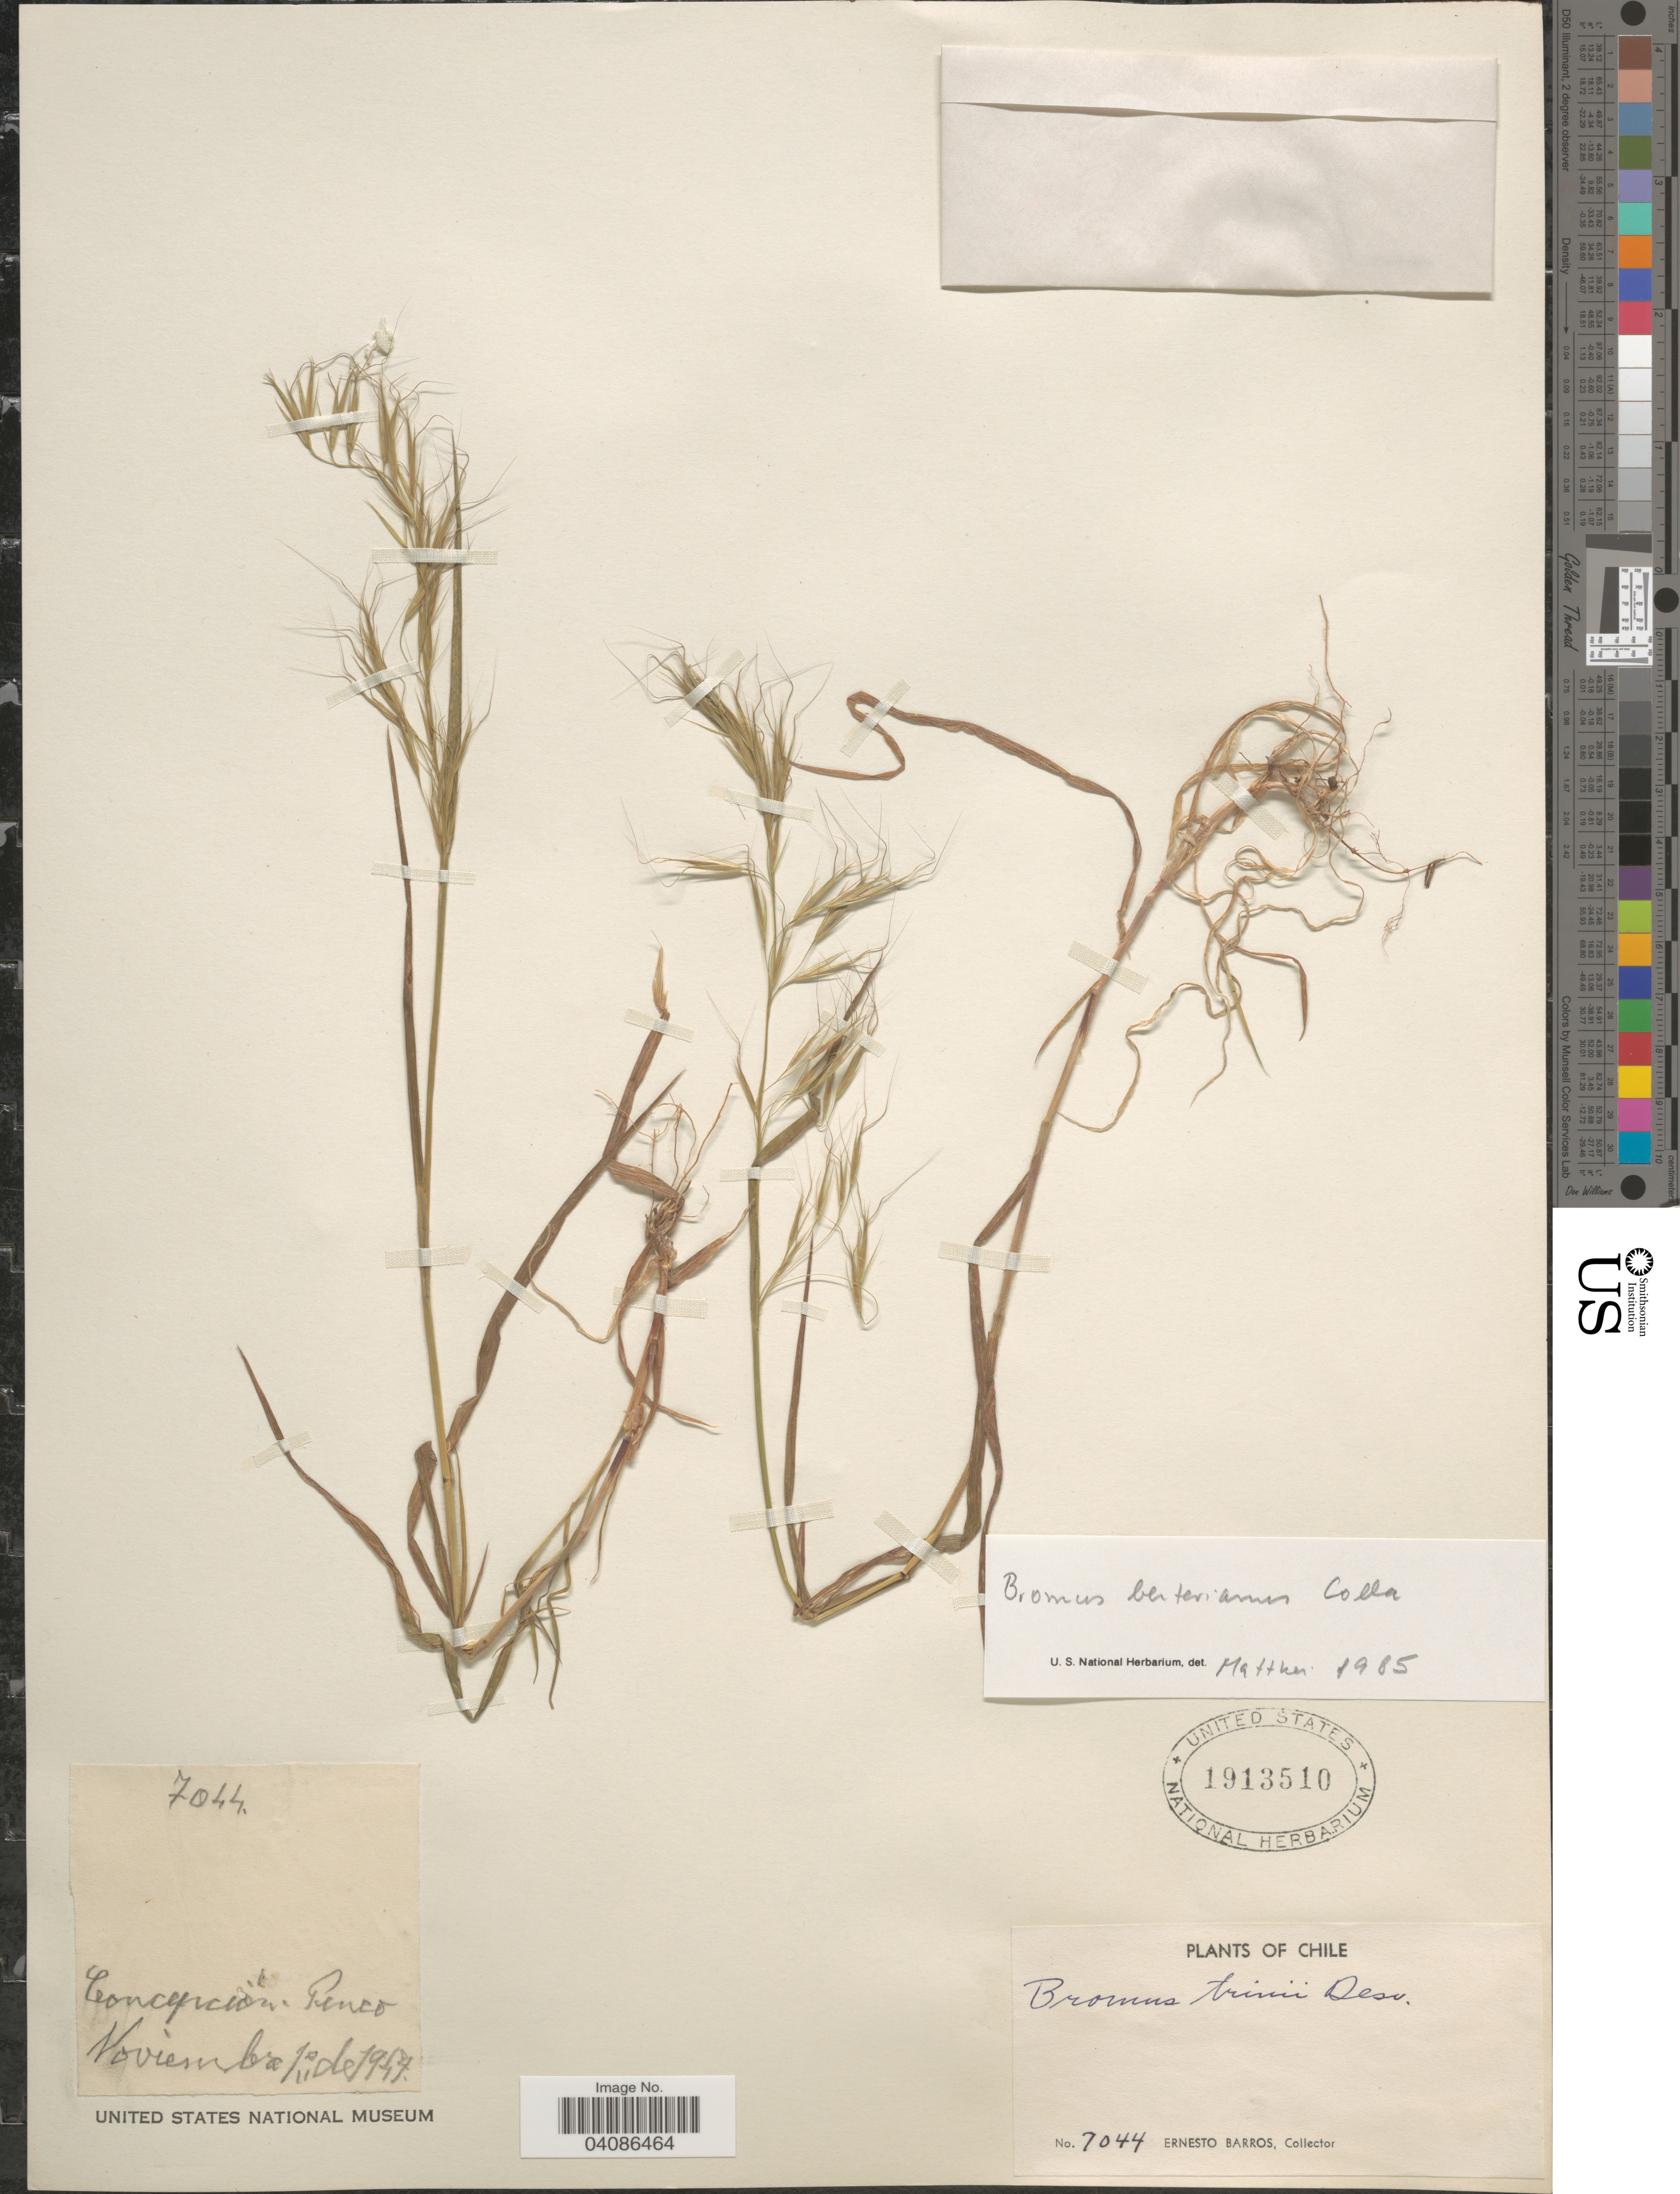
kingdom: Plantae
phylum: Tracheophyta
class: Liliopsida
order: Poales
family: Poaceae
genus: Bromus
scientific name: Bromus berteroanus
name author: Colla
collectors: E. Barros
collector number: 7044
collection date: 1947-11-01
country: Chile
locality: Concepción. Punco.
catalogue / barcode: US 1913510